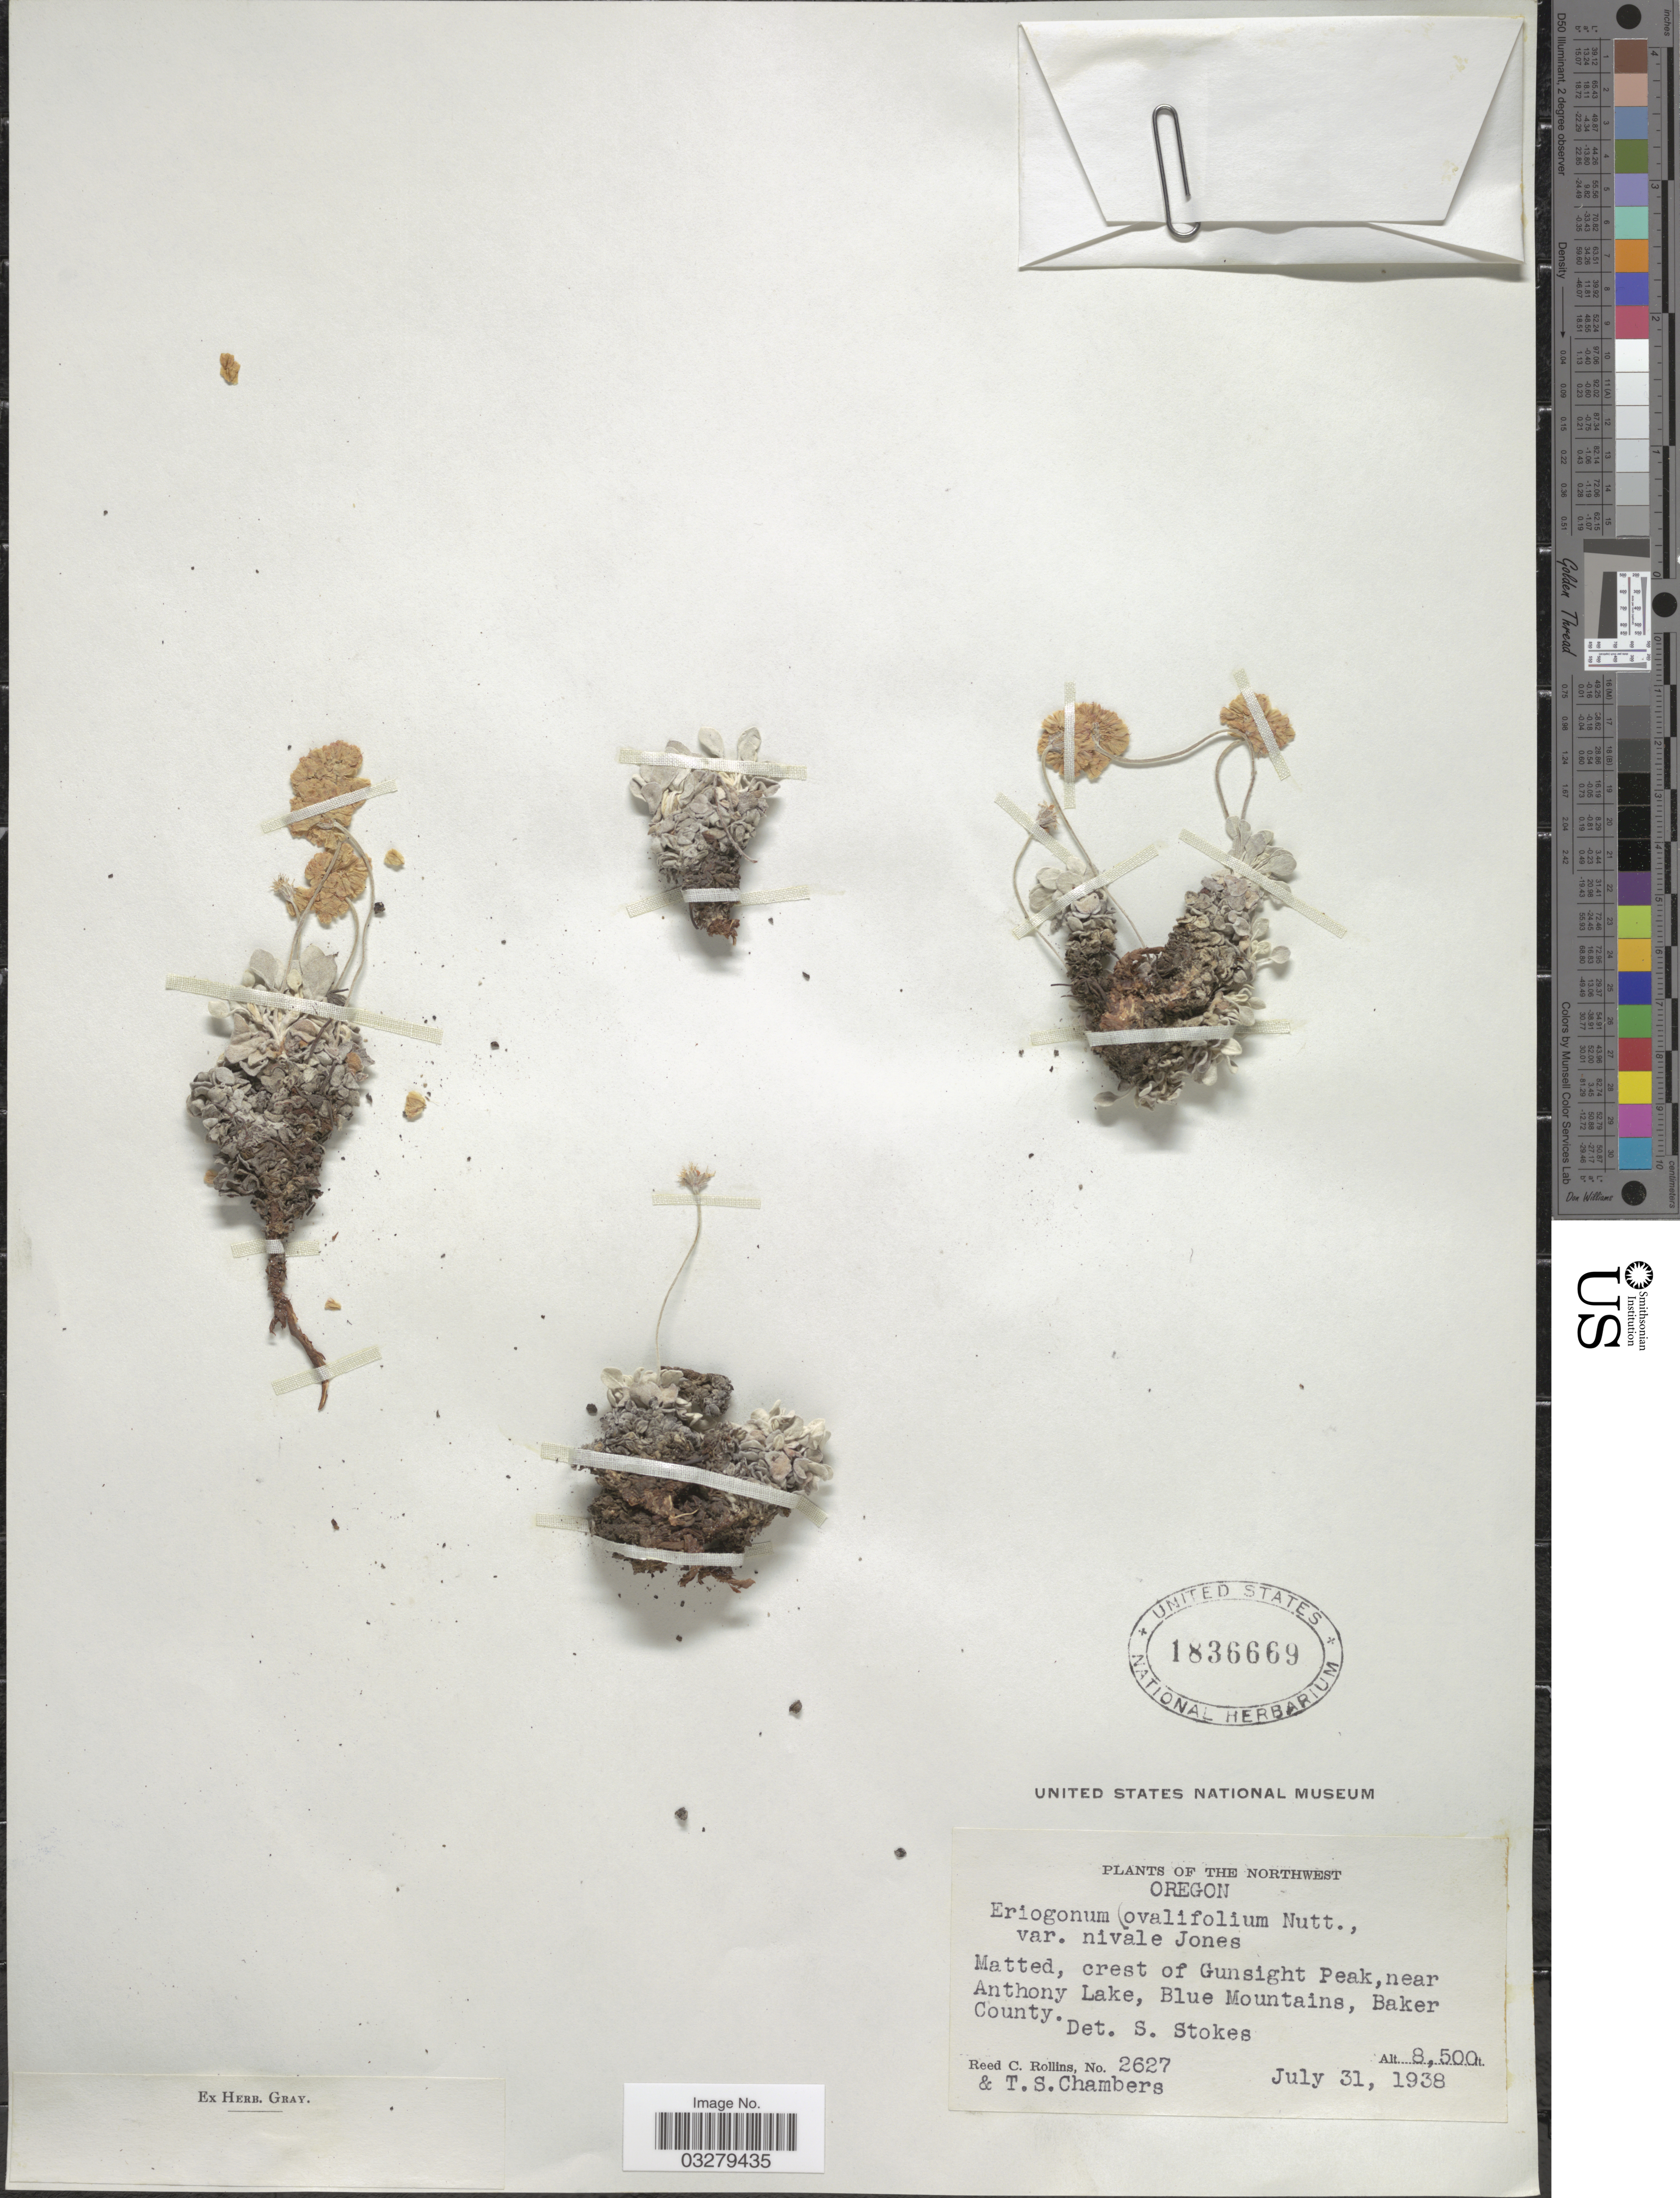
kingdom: Plantae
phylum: Tracheophyta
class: Magnoliopsida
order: Caryophyllales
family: Polygonaceae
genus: Eriogonum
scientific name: Eriogonum ovalifolium var. nivale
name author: (Canby ex Coville) M.E. Jones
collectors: R. C. Rollins & T. Chambers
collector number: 2627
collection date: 1938-07-31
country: United States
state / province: Oregon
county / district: Baker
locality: Matted, crest of Gunsight Peak, near Anthony Lake, Blue Mountains, Baker County.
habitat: crest of Gunsight Peak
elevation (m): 2591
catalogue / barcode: US 1836669